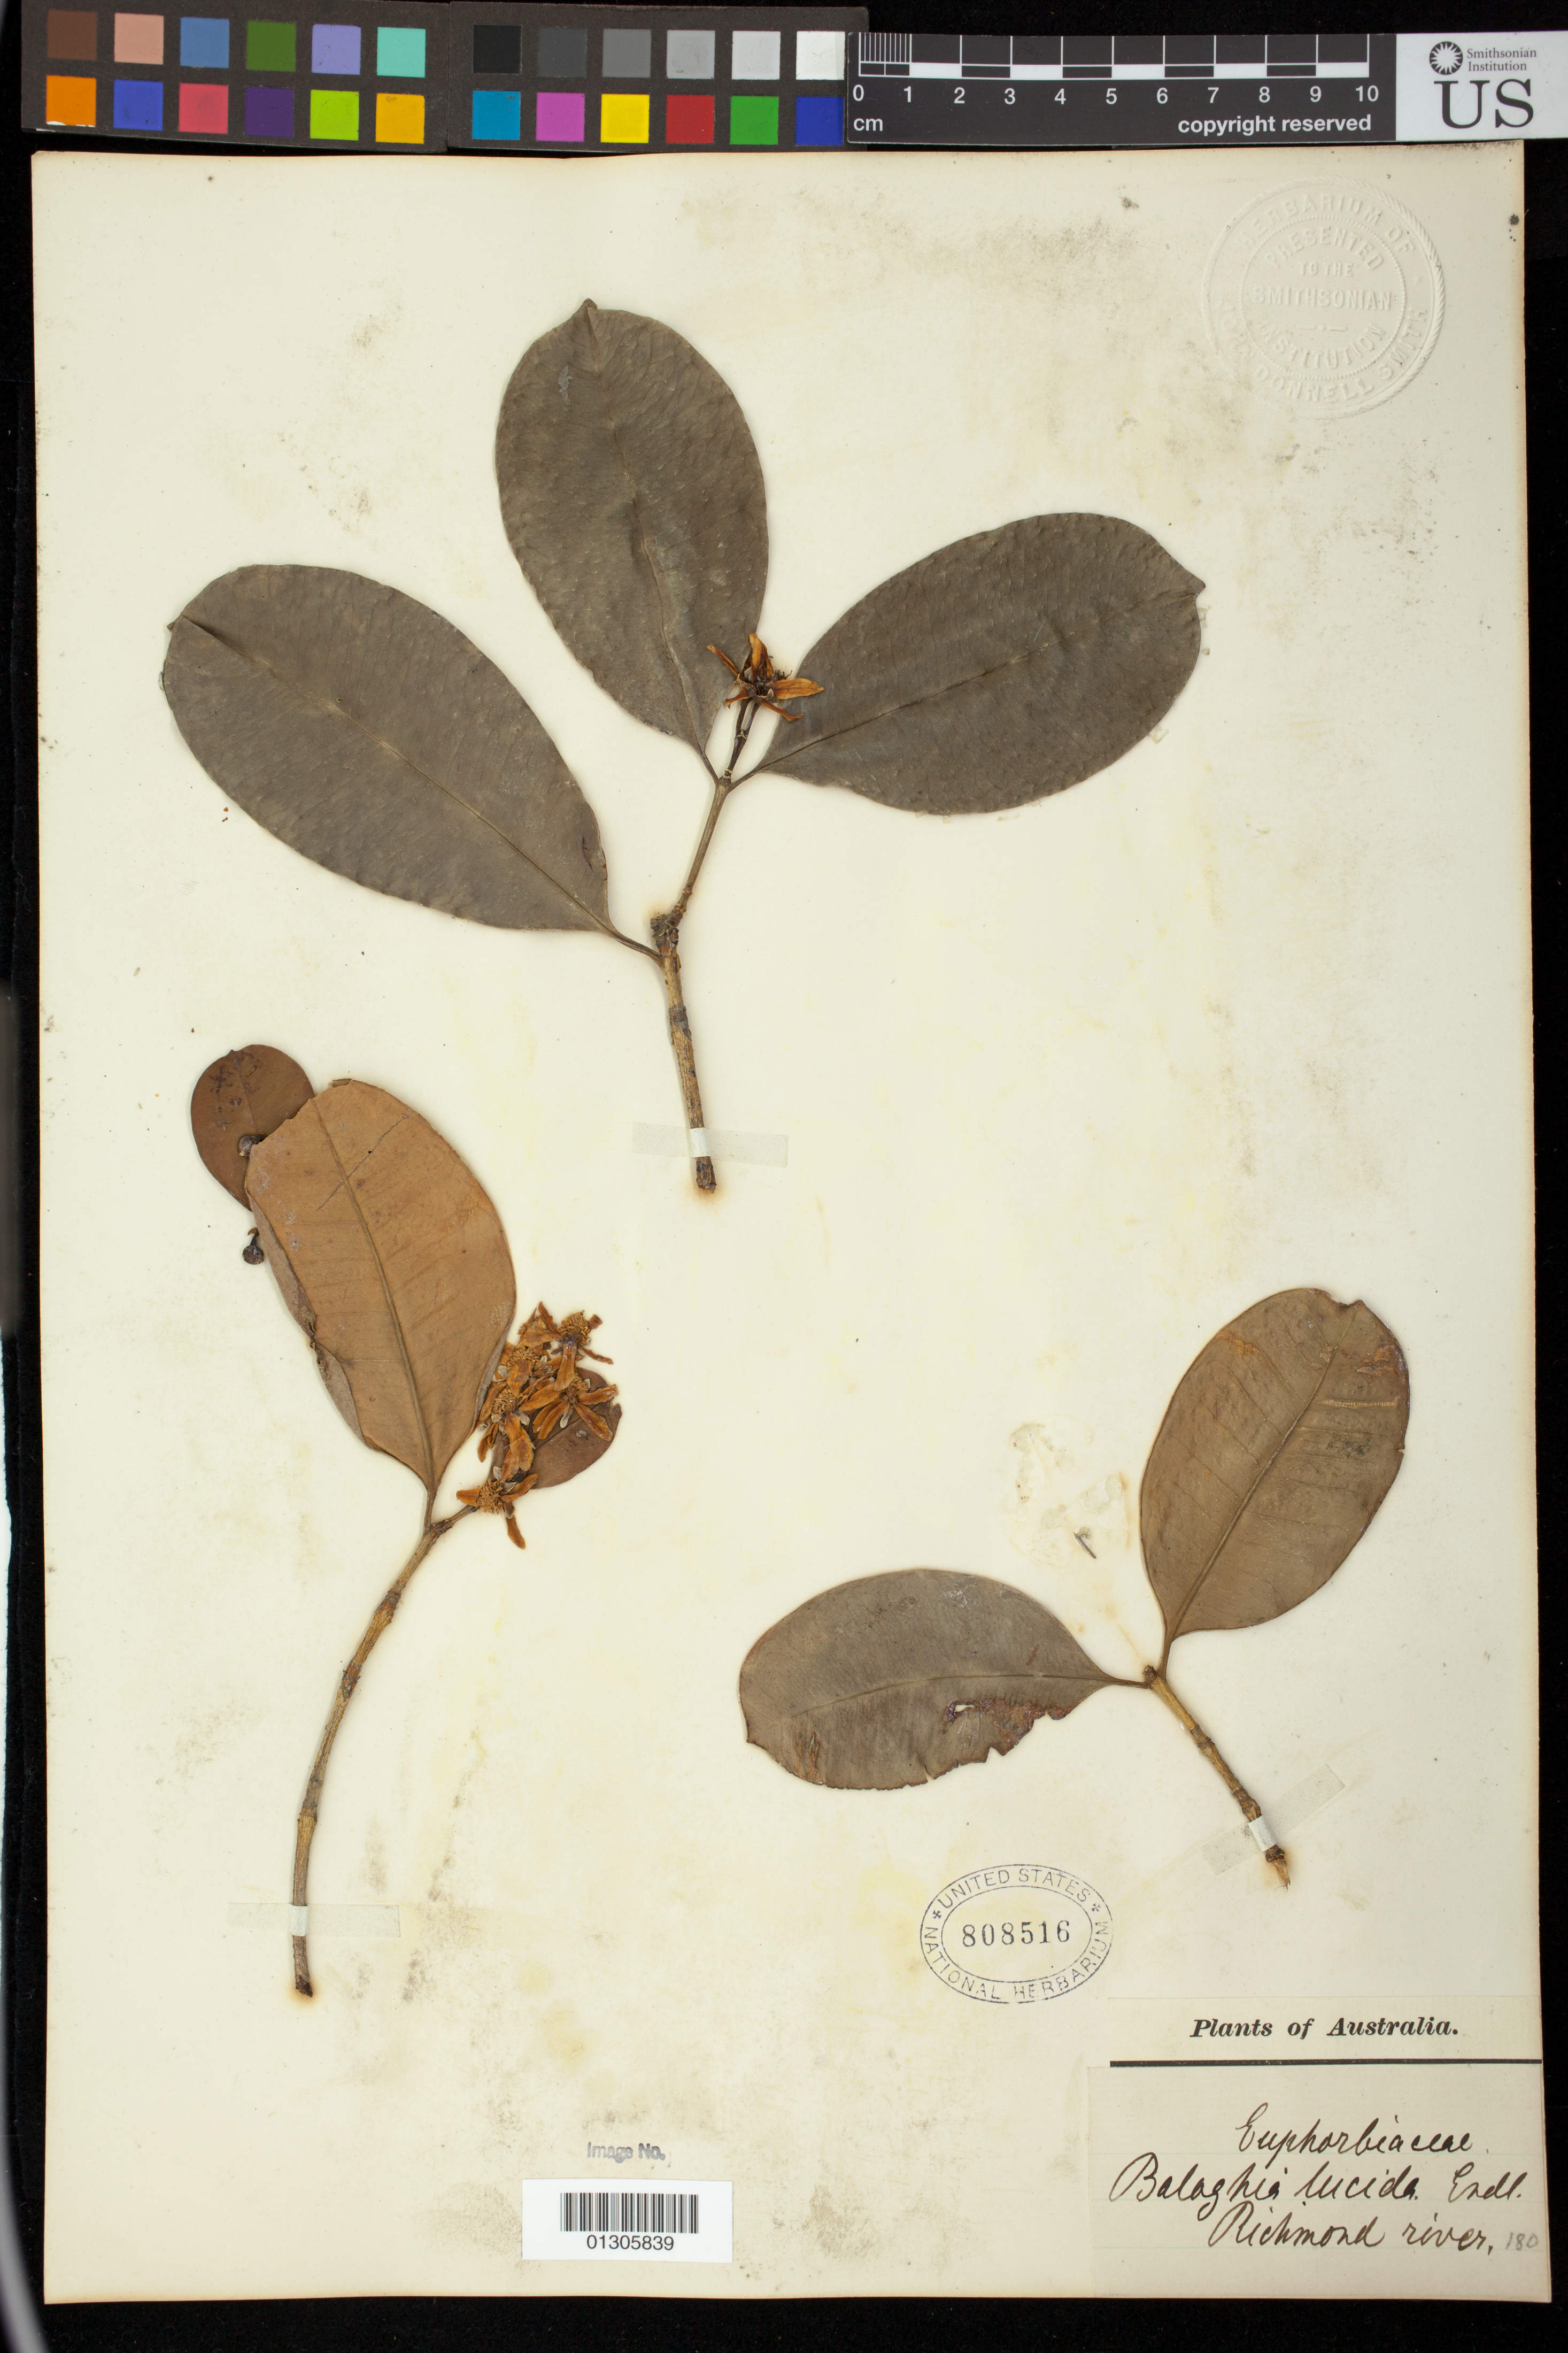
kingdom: Plantae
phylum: Tracheophyta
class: Magnoliopsida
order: Malpighiales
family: Euphorbiaceae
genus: Baloghia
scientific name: Baloghia lucida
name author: Endl.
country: Australia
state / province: New South Wales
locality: Richmond River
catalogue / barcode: US 808516